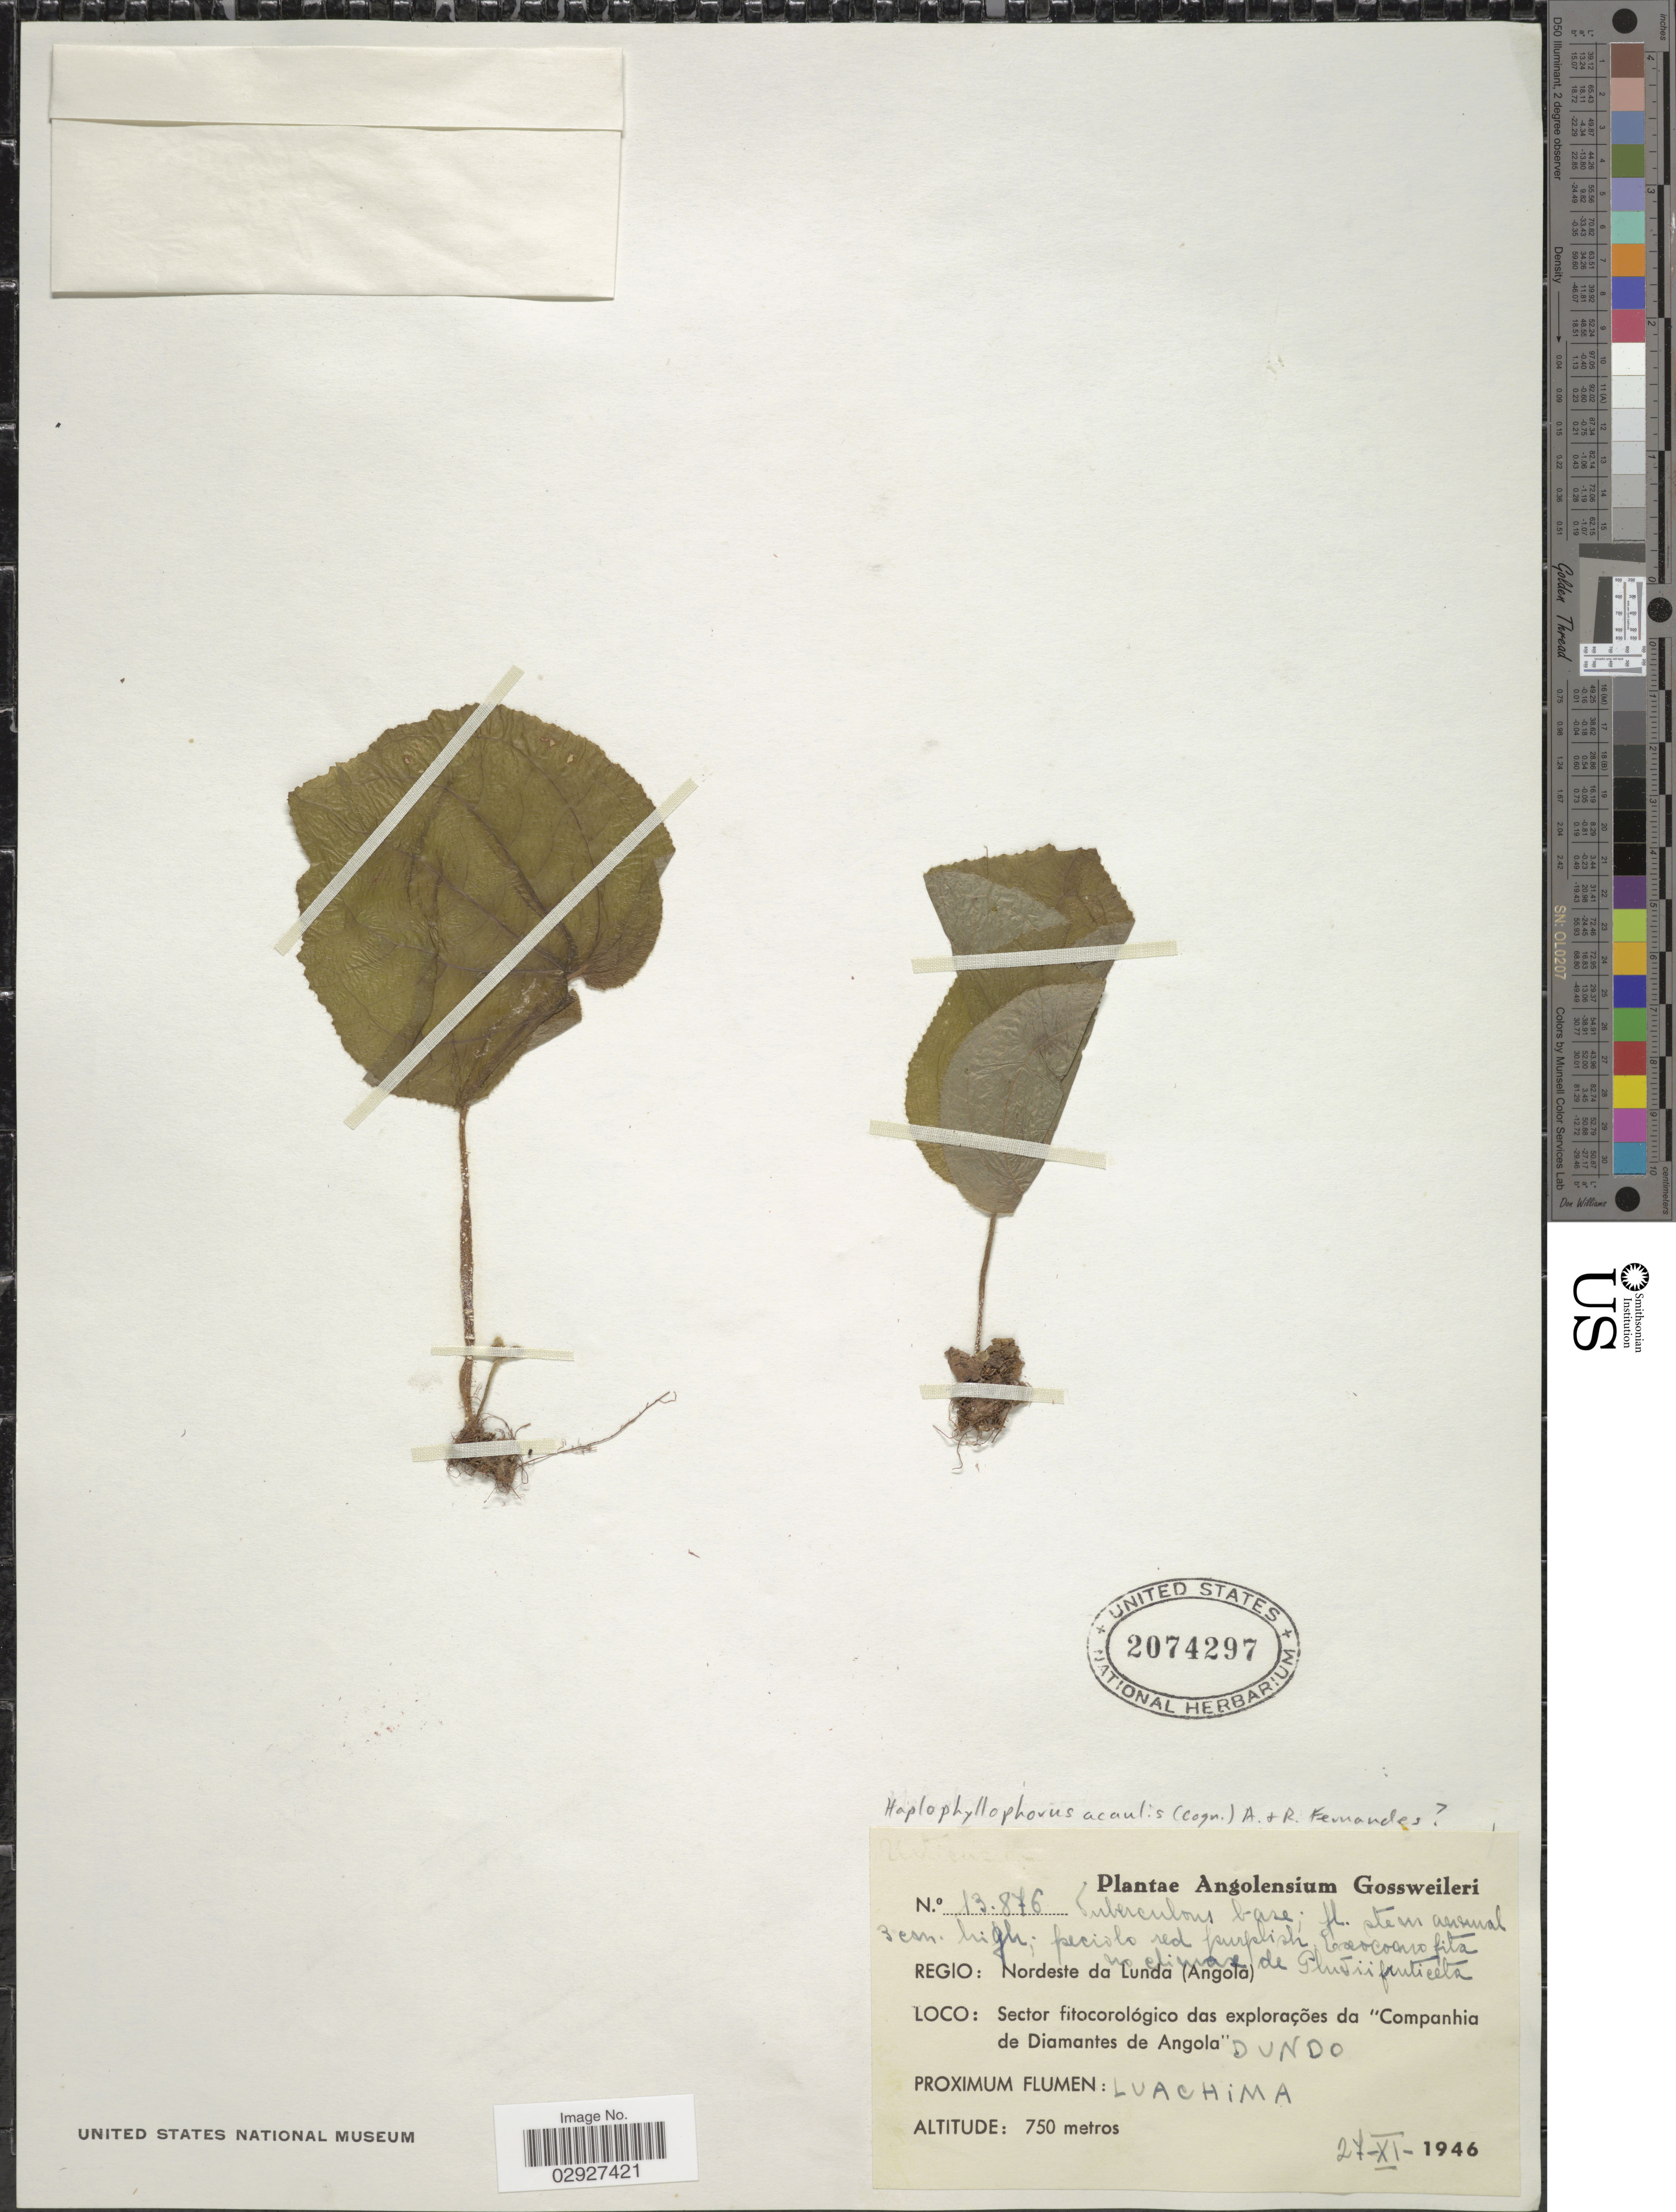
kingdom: Plantae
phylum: Tracheophyta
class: Magnoliopsida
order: Myrtales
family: Melastomataceae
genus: Cincinnobotrys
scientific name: Cincinnobotrys acaulis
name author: (Cogn.) Gilg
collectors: -. Gossweiler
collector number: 13876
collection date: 1946-11-27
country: Angola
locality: Regio: Nordeste da Lunda (Angola).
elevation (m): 750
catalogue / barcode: US 2074297